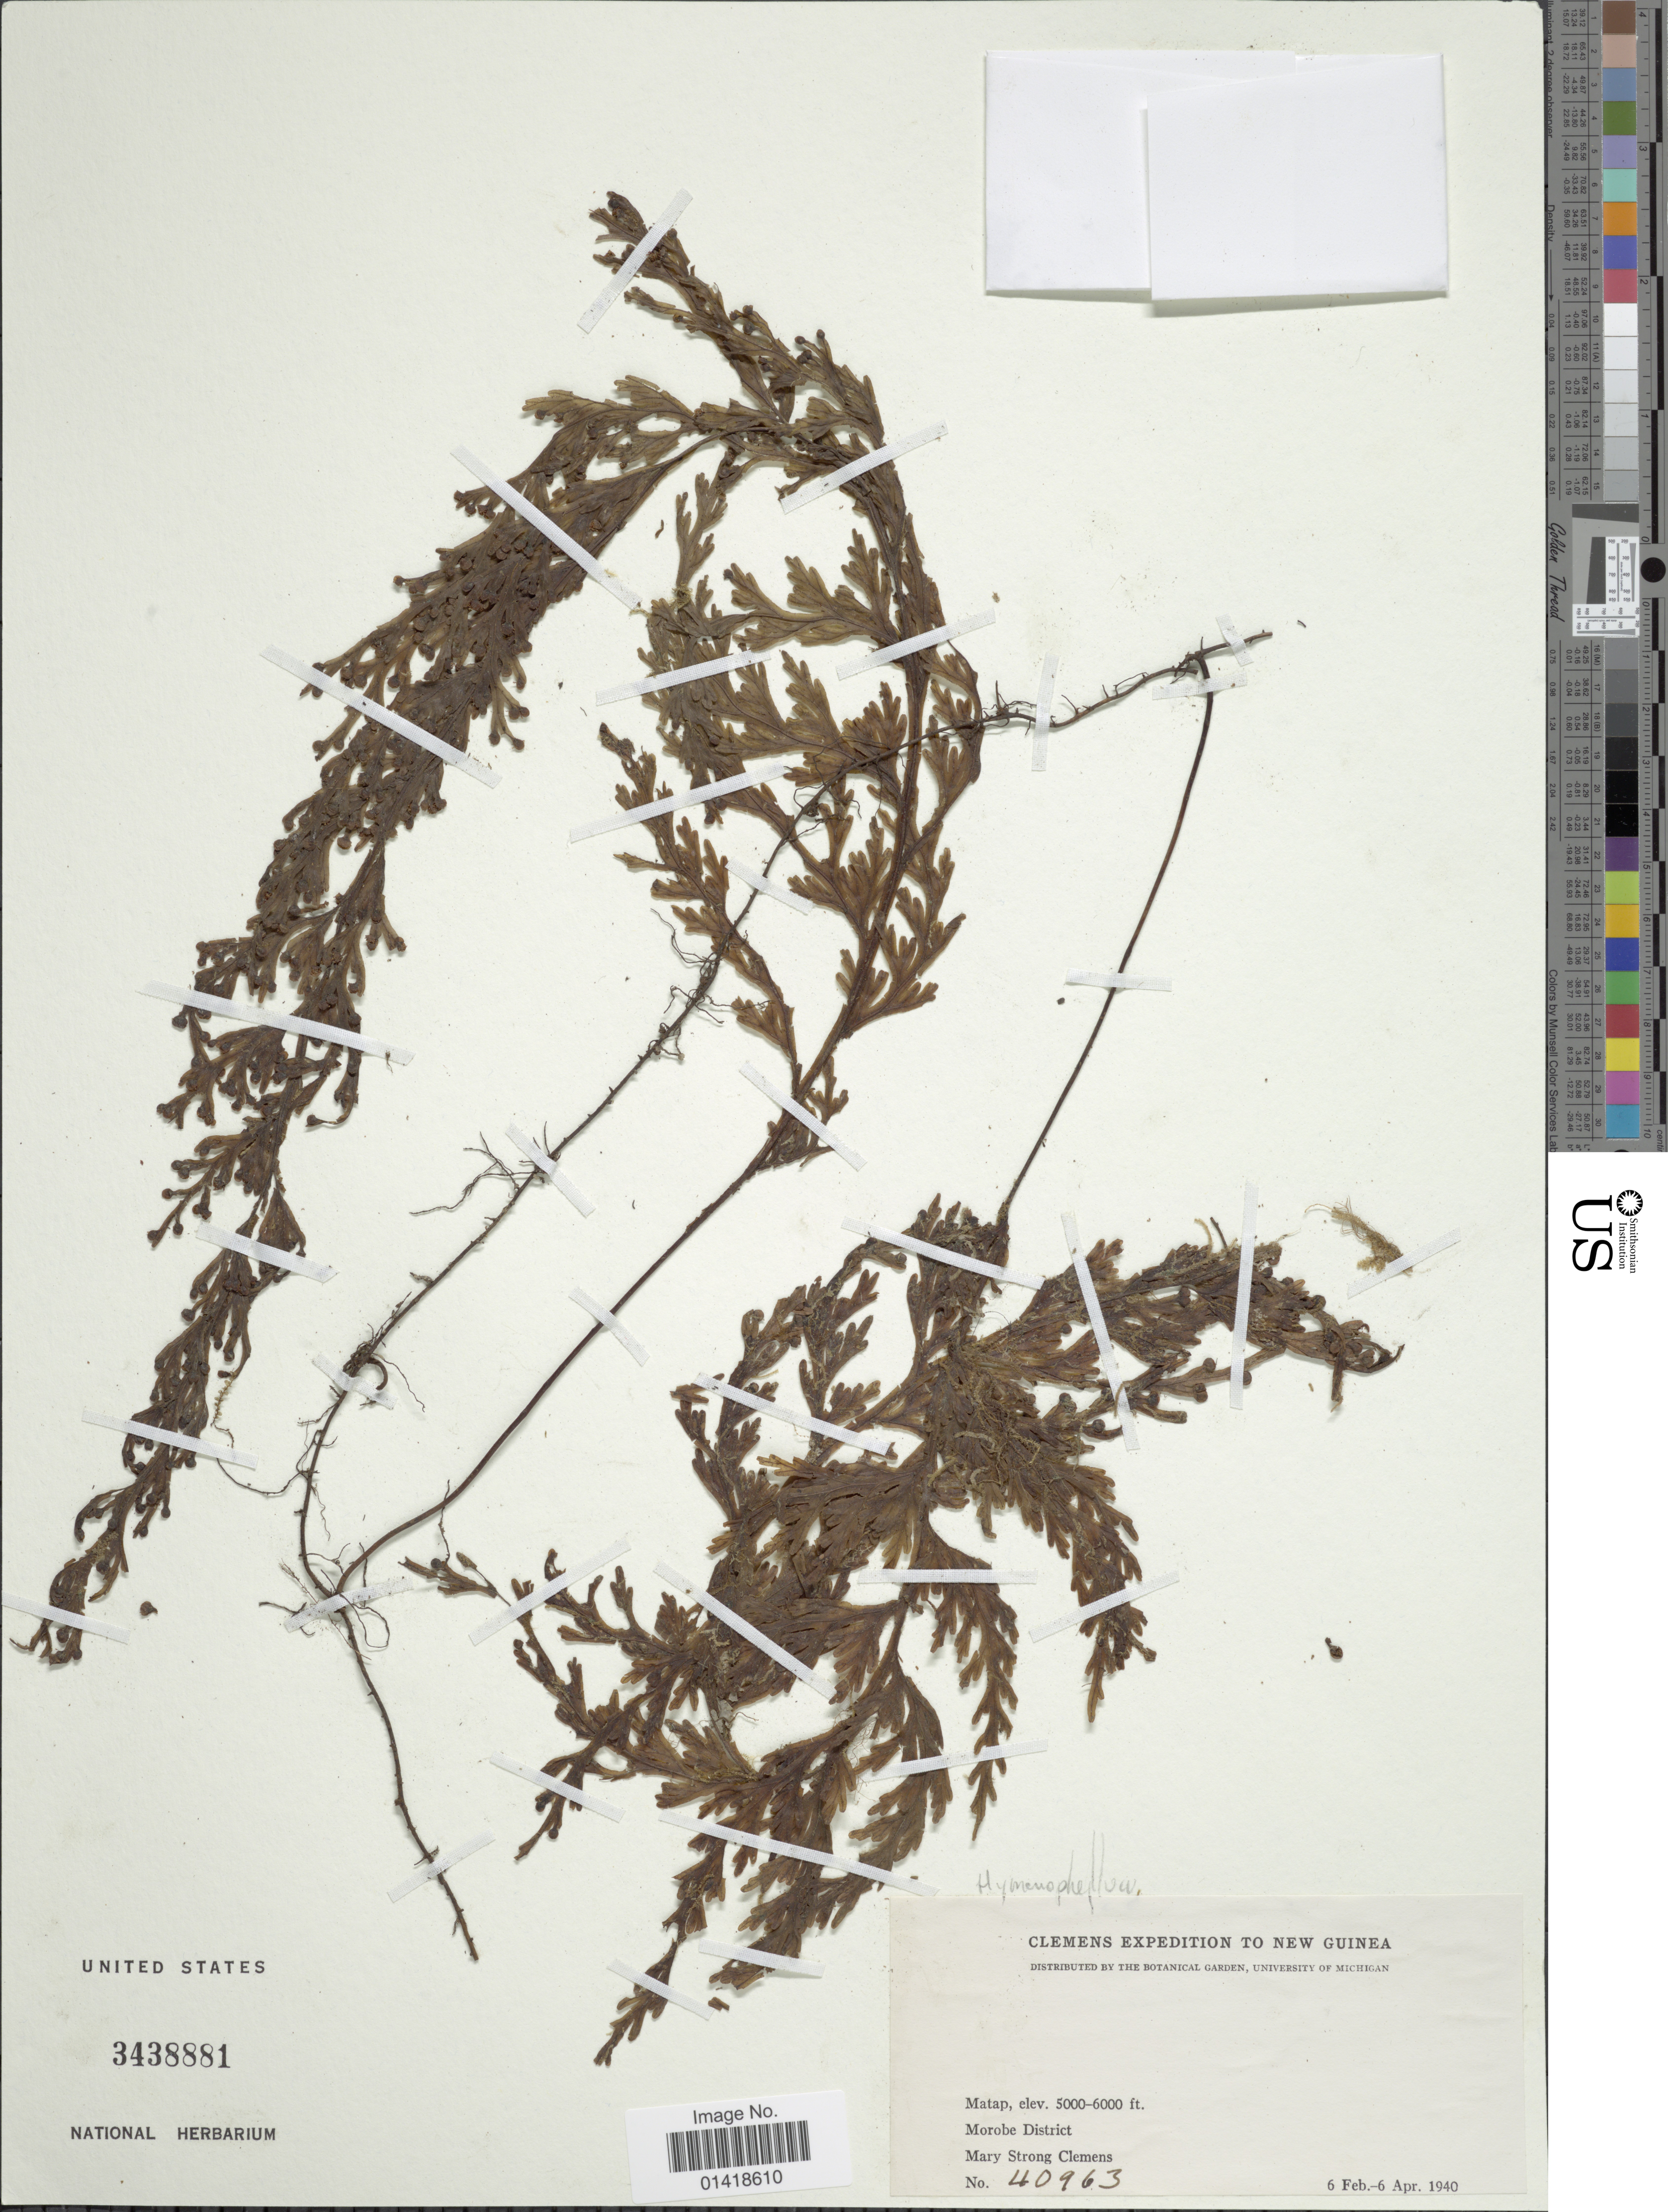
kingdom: Plantae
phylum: Tracheophyta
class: Polypodiopsida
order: Hymenophyllales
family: Hymenophyllaceae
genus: Hymenophyllum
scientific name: Hymenophyllum sp.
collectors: M. S. Clemens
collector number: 40963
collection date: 1940-02-06/1940-04-06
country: Papua New Guinea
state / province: Morobe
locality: New Guinea. Matap, Morobe District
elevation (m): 1524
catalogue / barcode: US 3438881